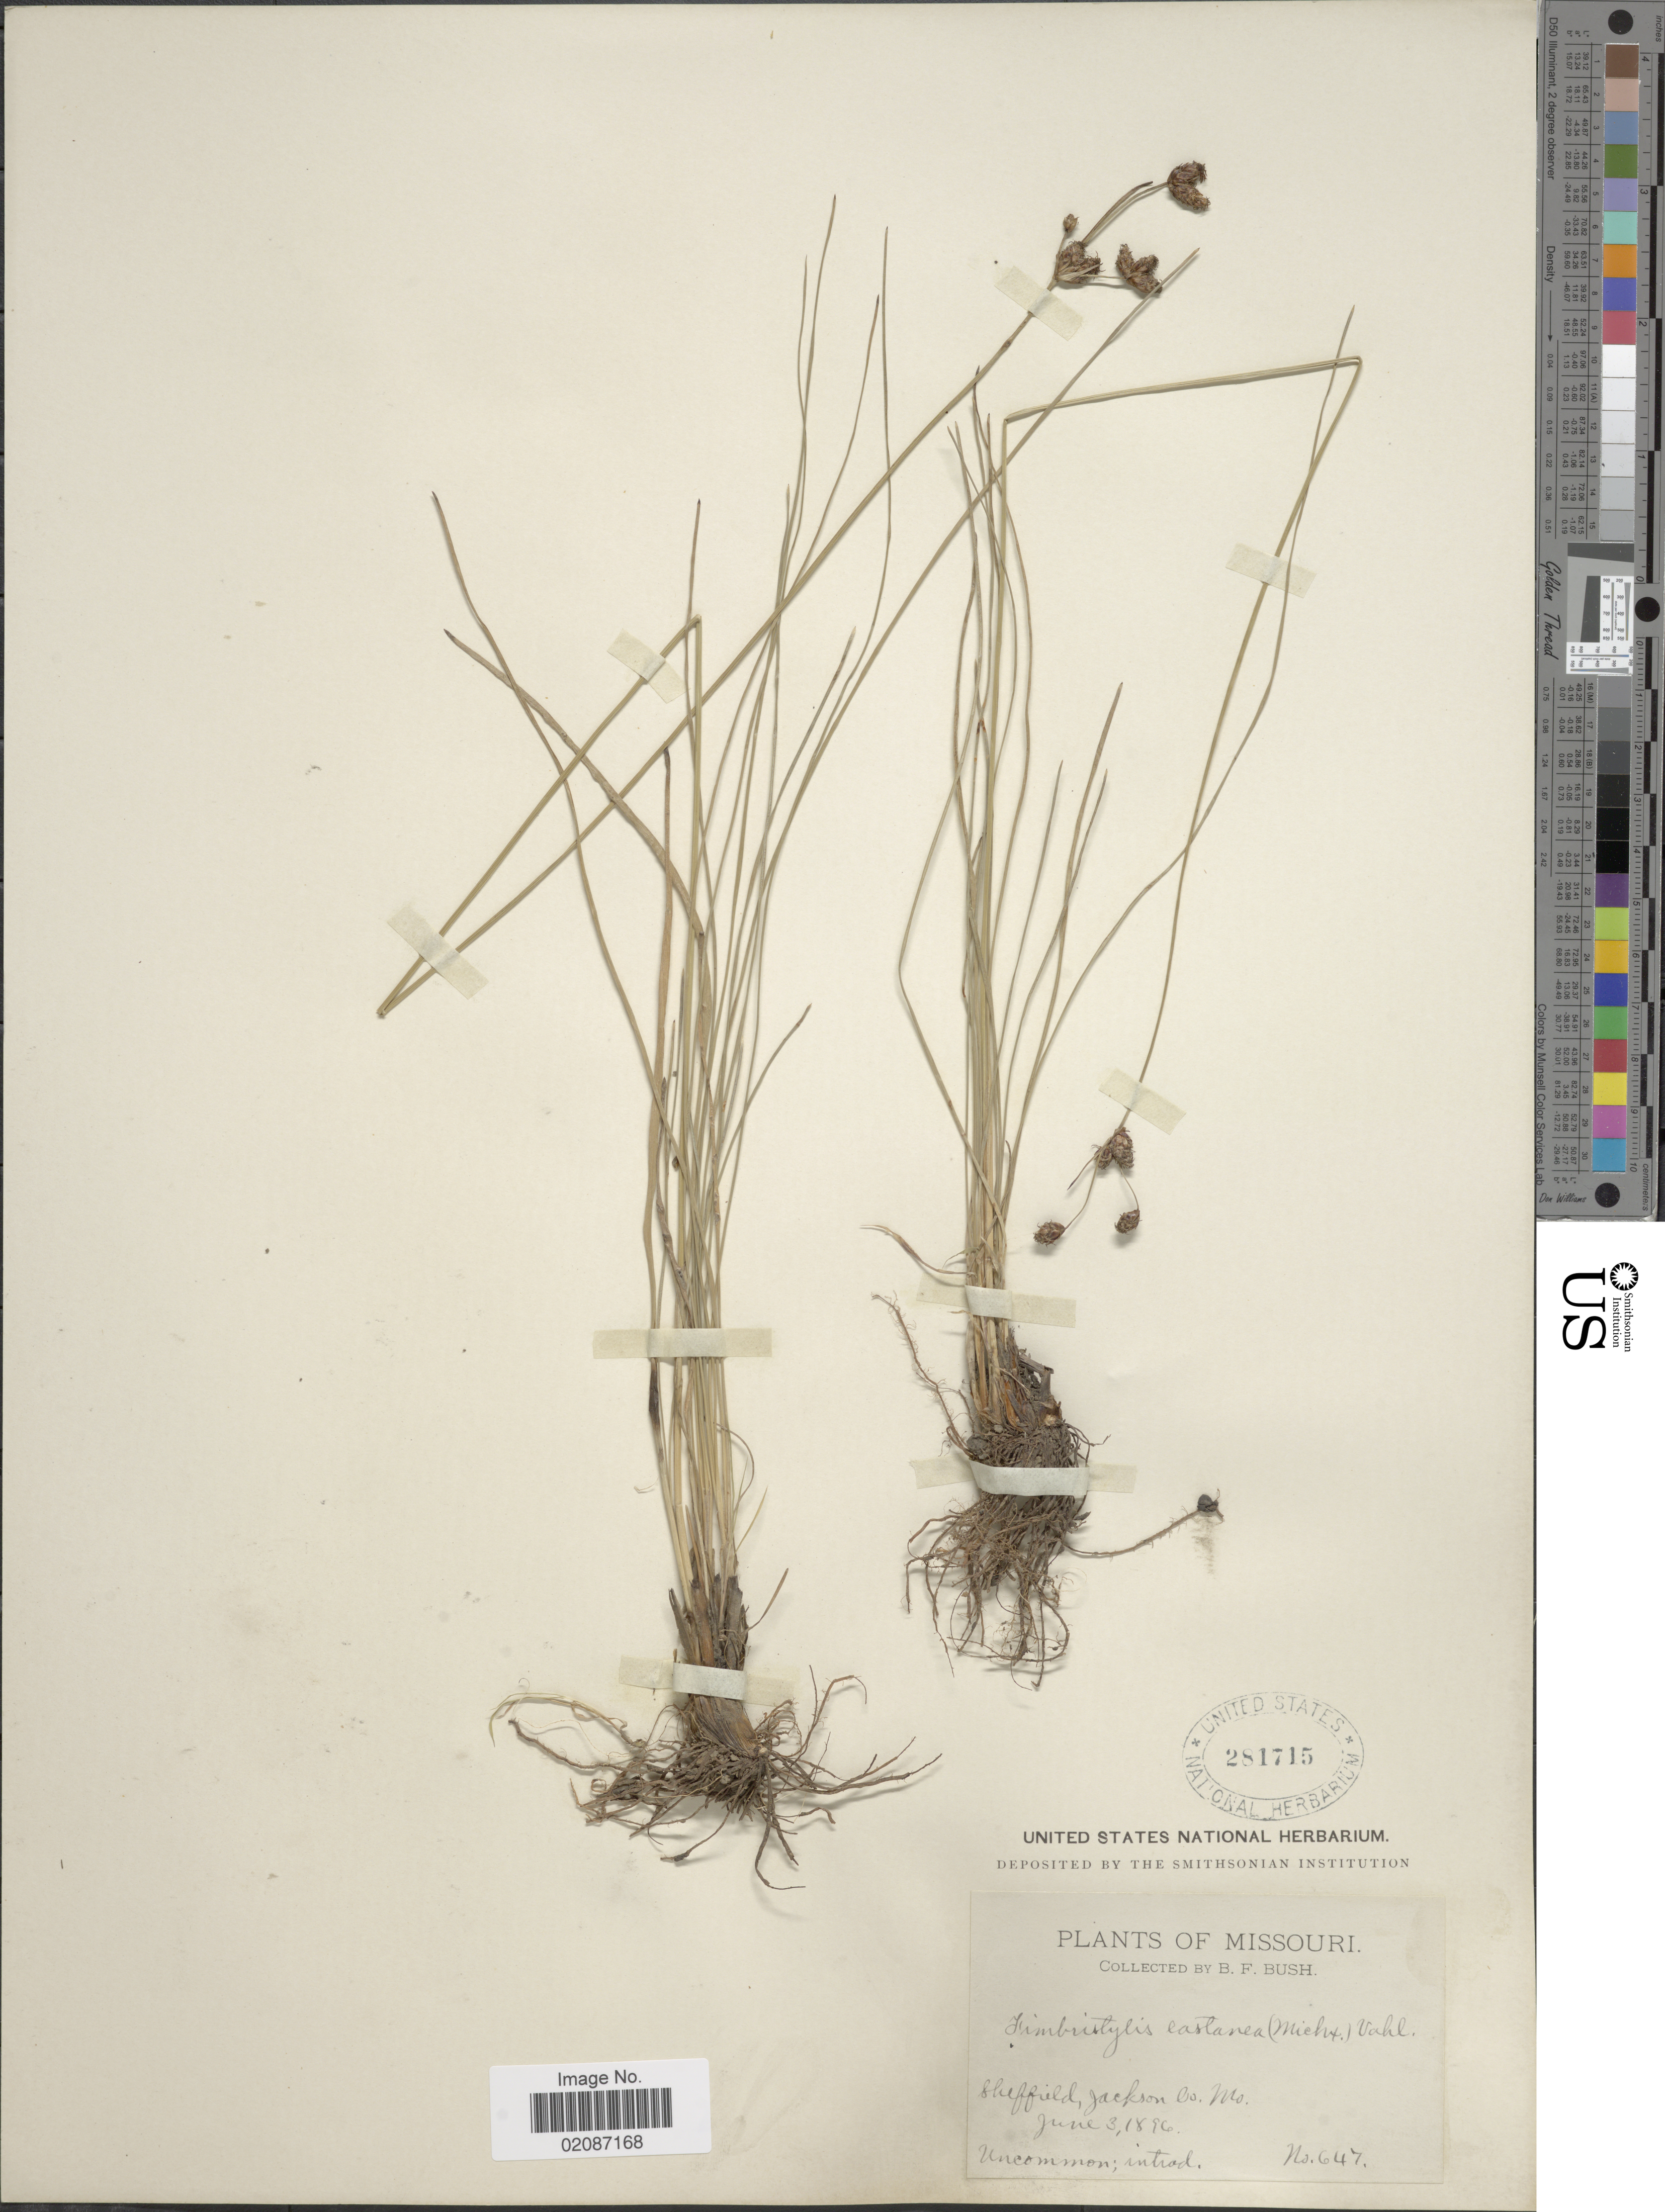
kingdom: Plantae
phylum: Tracheophyta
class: Liliopsida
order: Poales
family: Cyperaceae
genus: Fimbristylis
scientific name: Fimbristylis spadicea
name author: (L.) Vahl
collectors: B. F. Bush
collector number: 647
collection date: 1896-06-03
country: United States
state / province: Missouri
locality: Sheffield, Jackson Co, Mo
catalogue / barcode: US 281715